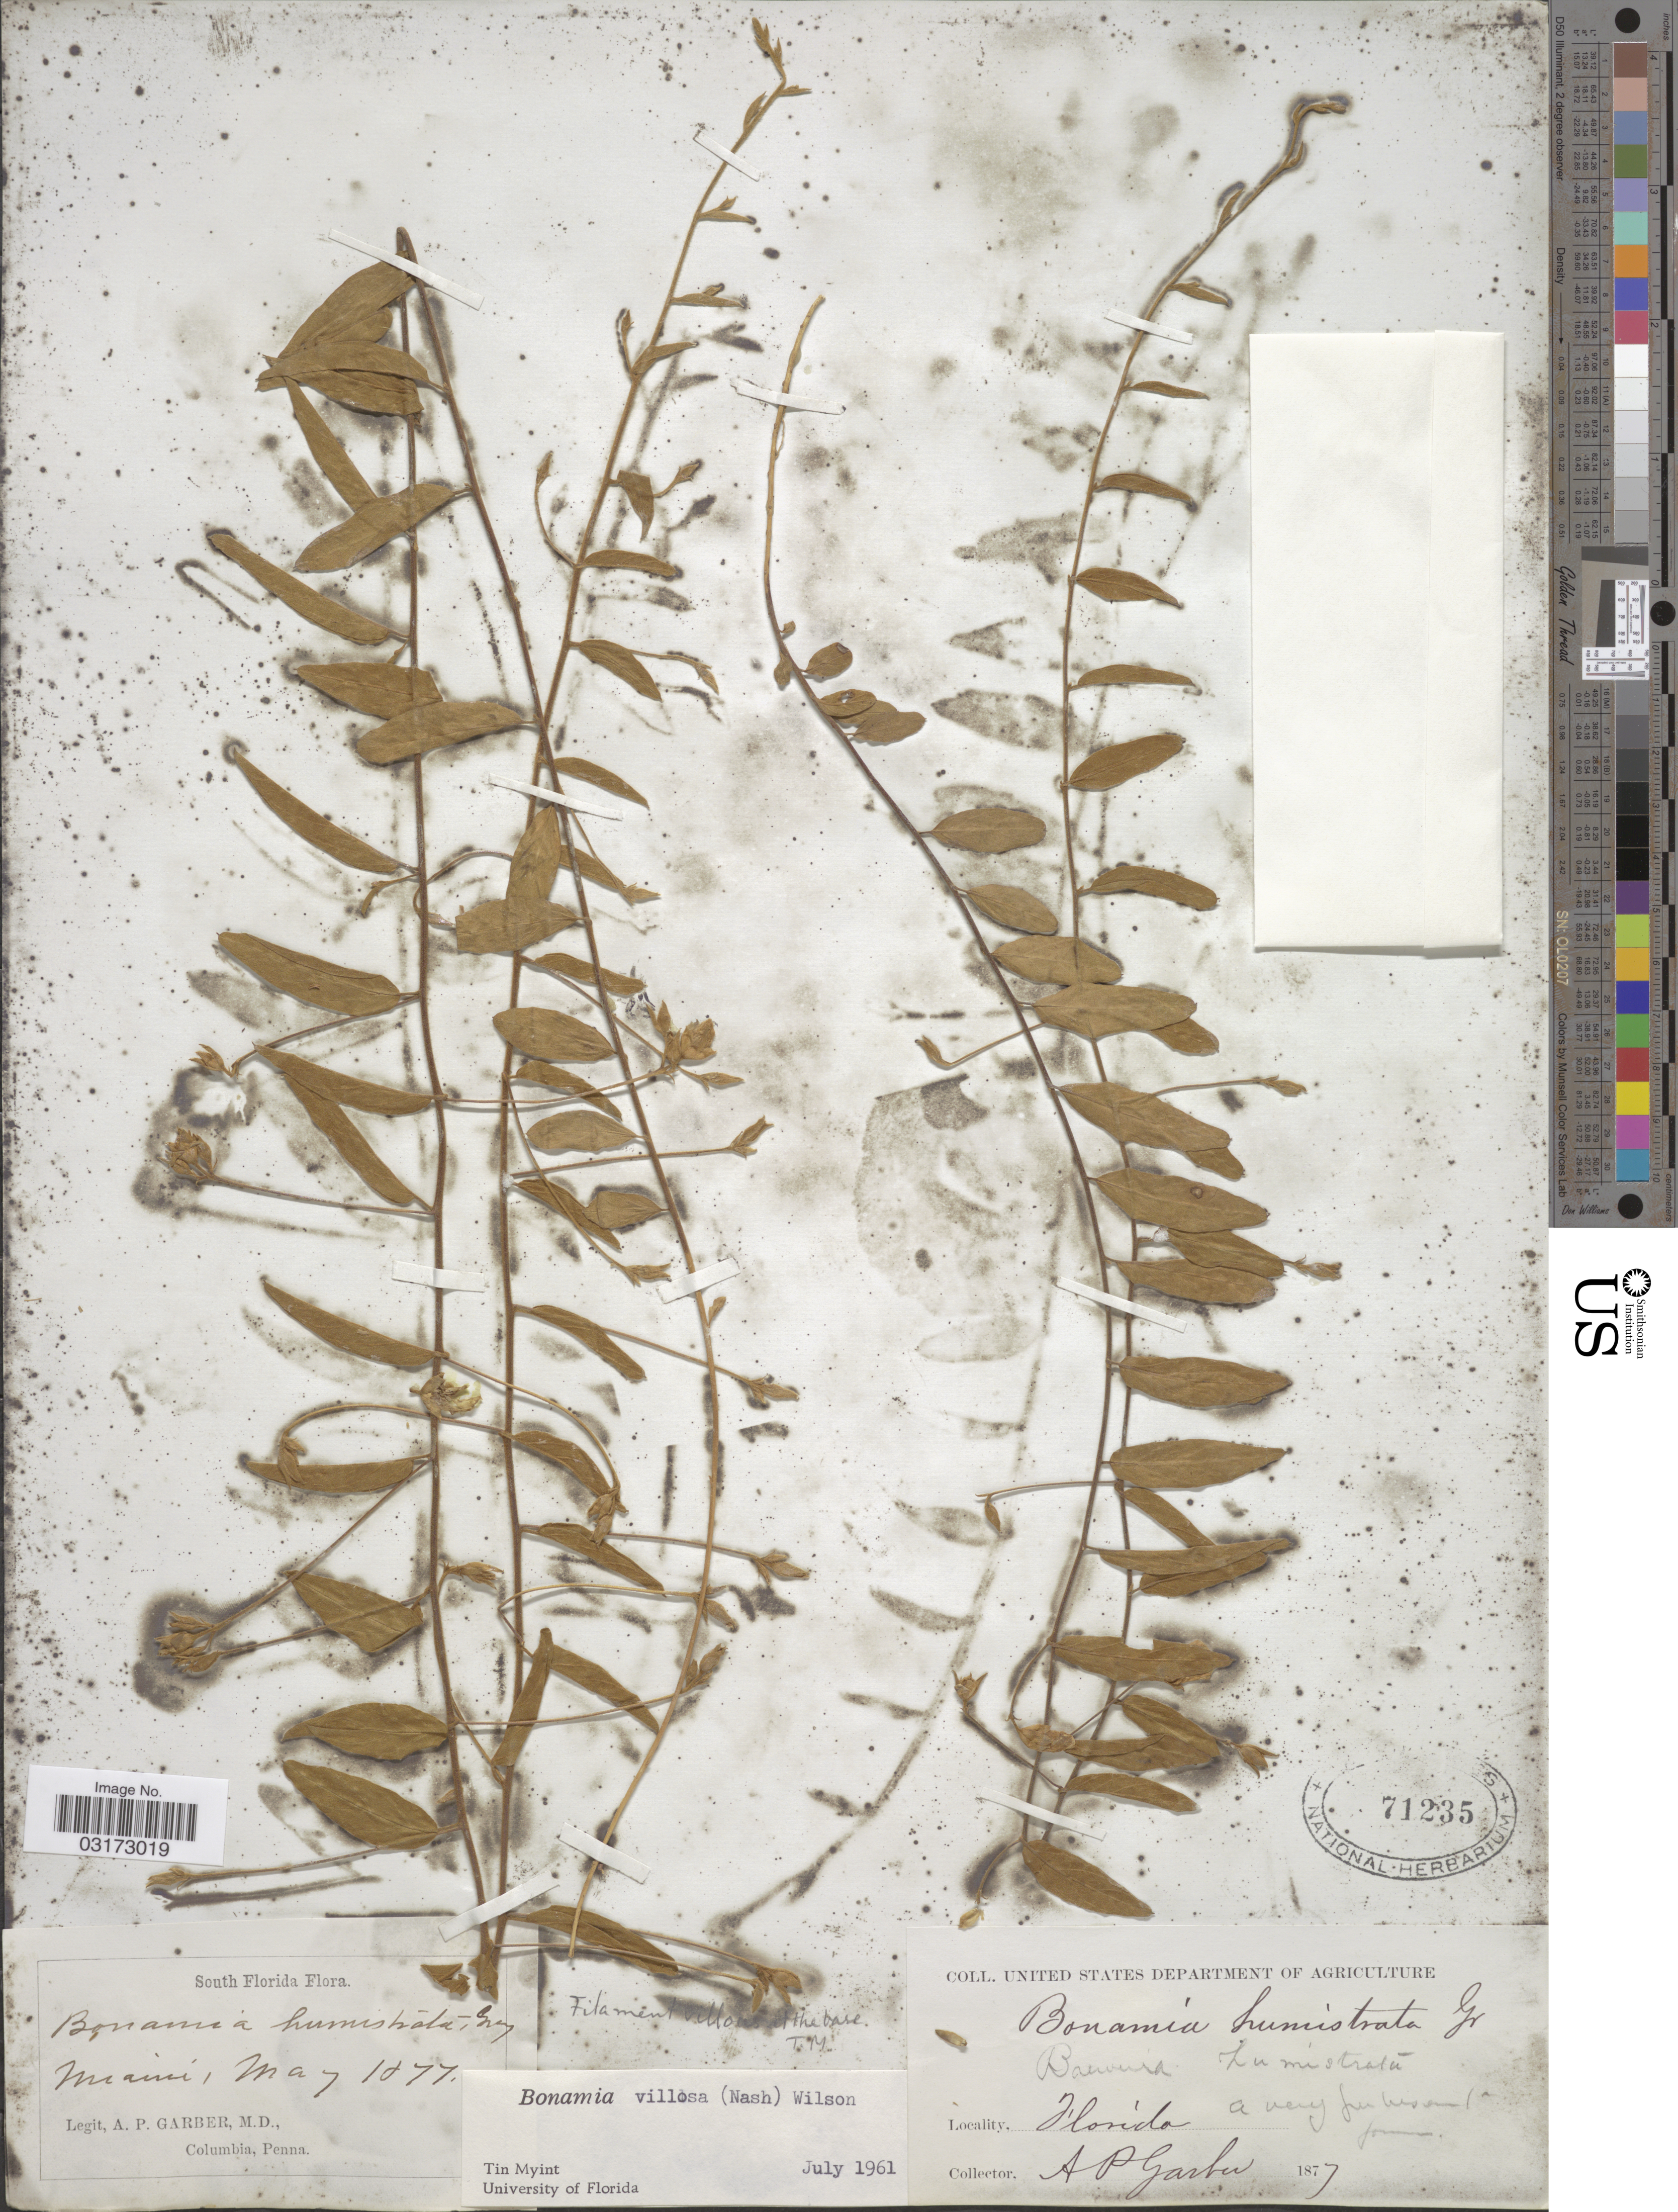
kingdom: Plantae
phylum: Tracheophyta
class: Magnoliopsida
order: Solanales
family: Convolvulaceae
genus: Stylisma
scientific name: Stylisma villosa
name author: (Nash) House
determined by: Strong, Mark T., (BOT), Smithsonian Institution - National Museum of Natural History (UNITED STATES)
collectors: A. P. Garber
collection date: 1877-05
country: United States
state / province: Florida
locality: South Florida. Miami.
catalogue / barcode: US 71235